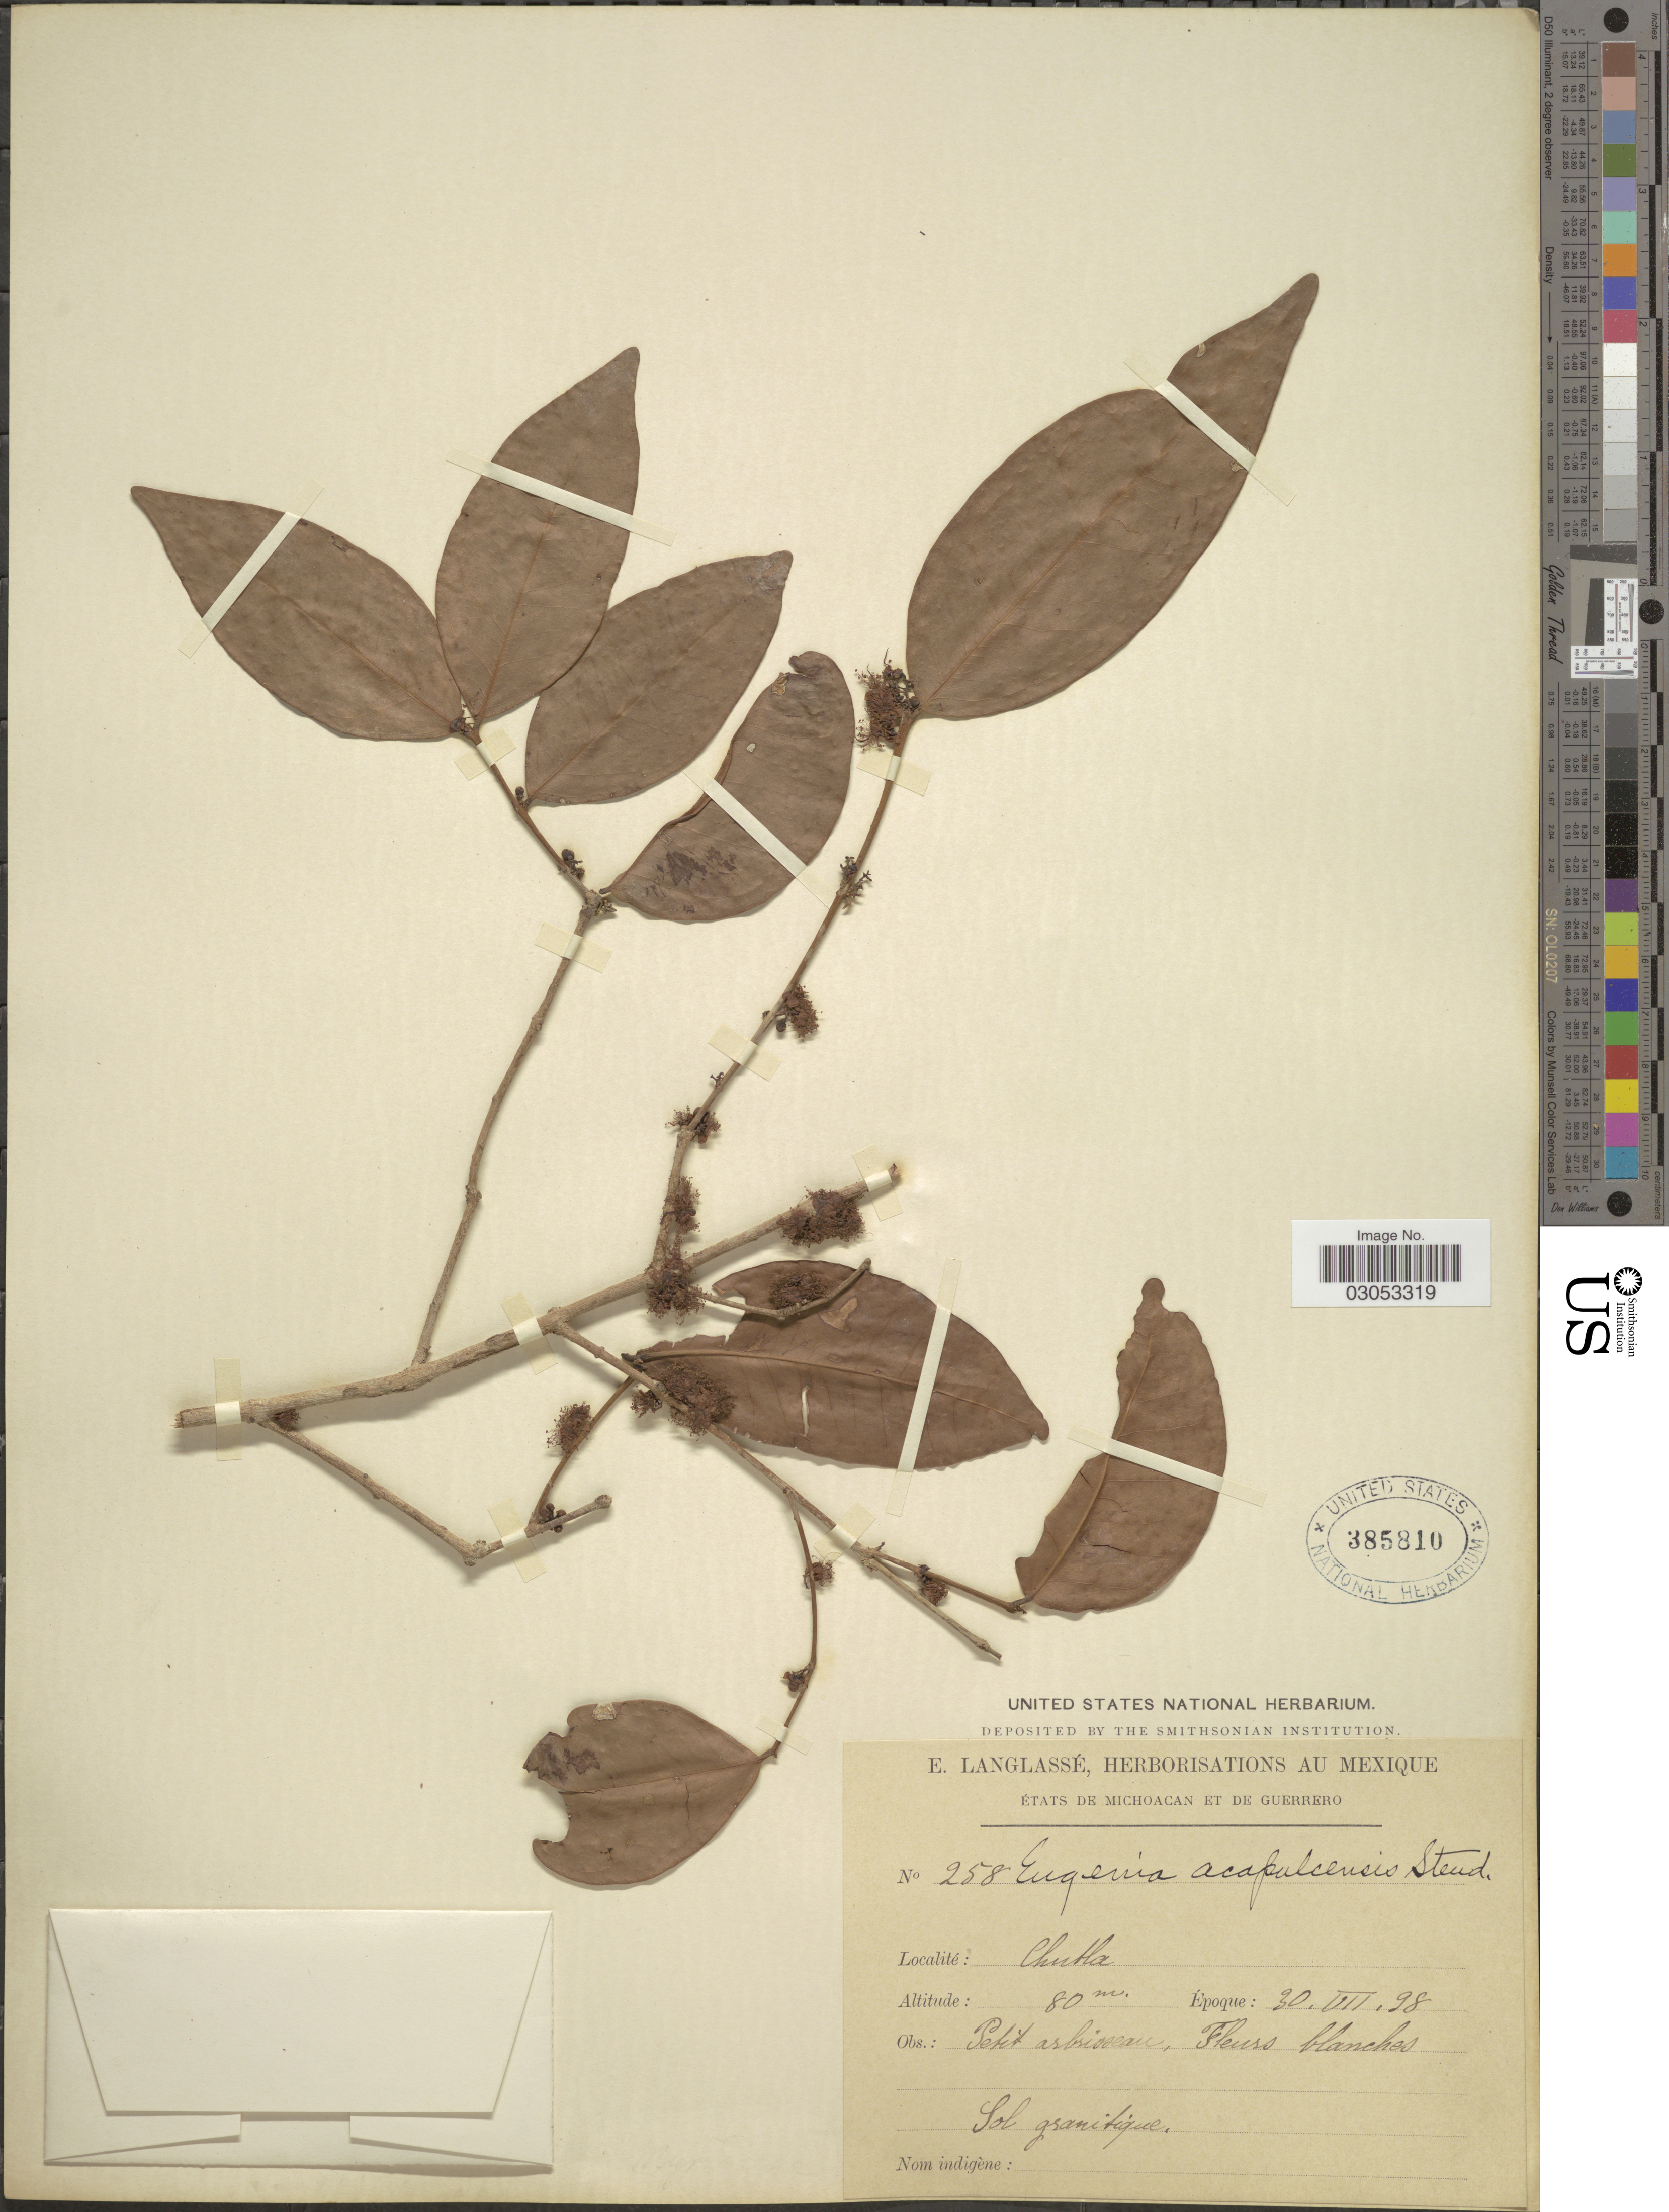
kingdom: Plantae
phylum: Tracheophyta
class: Magnoliopsida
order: Myrtales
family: Myrtaceae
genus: Eugenia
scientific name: Eugenia acapulcensis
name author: Steud.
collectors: E. Langlassé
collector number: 258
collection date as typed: Transcribed d/m/y: 30/7/98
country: Mexico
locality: États De Michoacan Et De Guerrero, Chutla.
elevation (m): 80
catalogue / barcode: US 385810